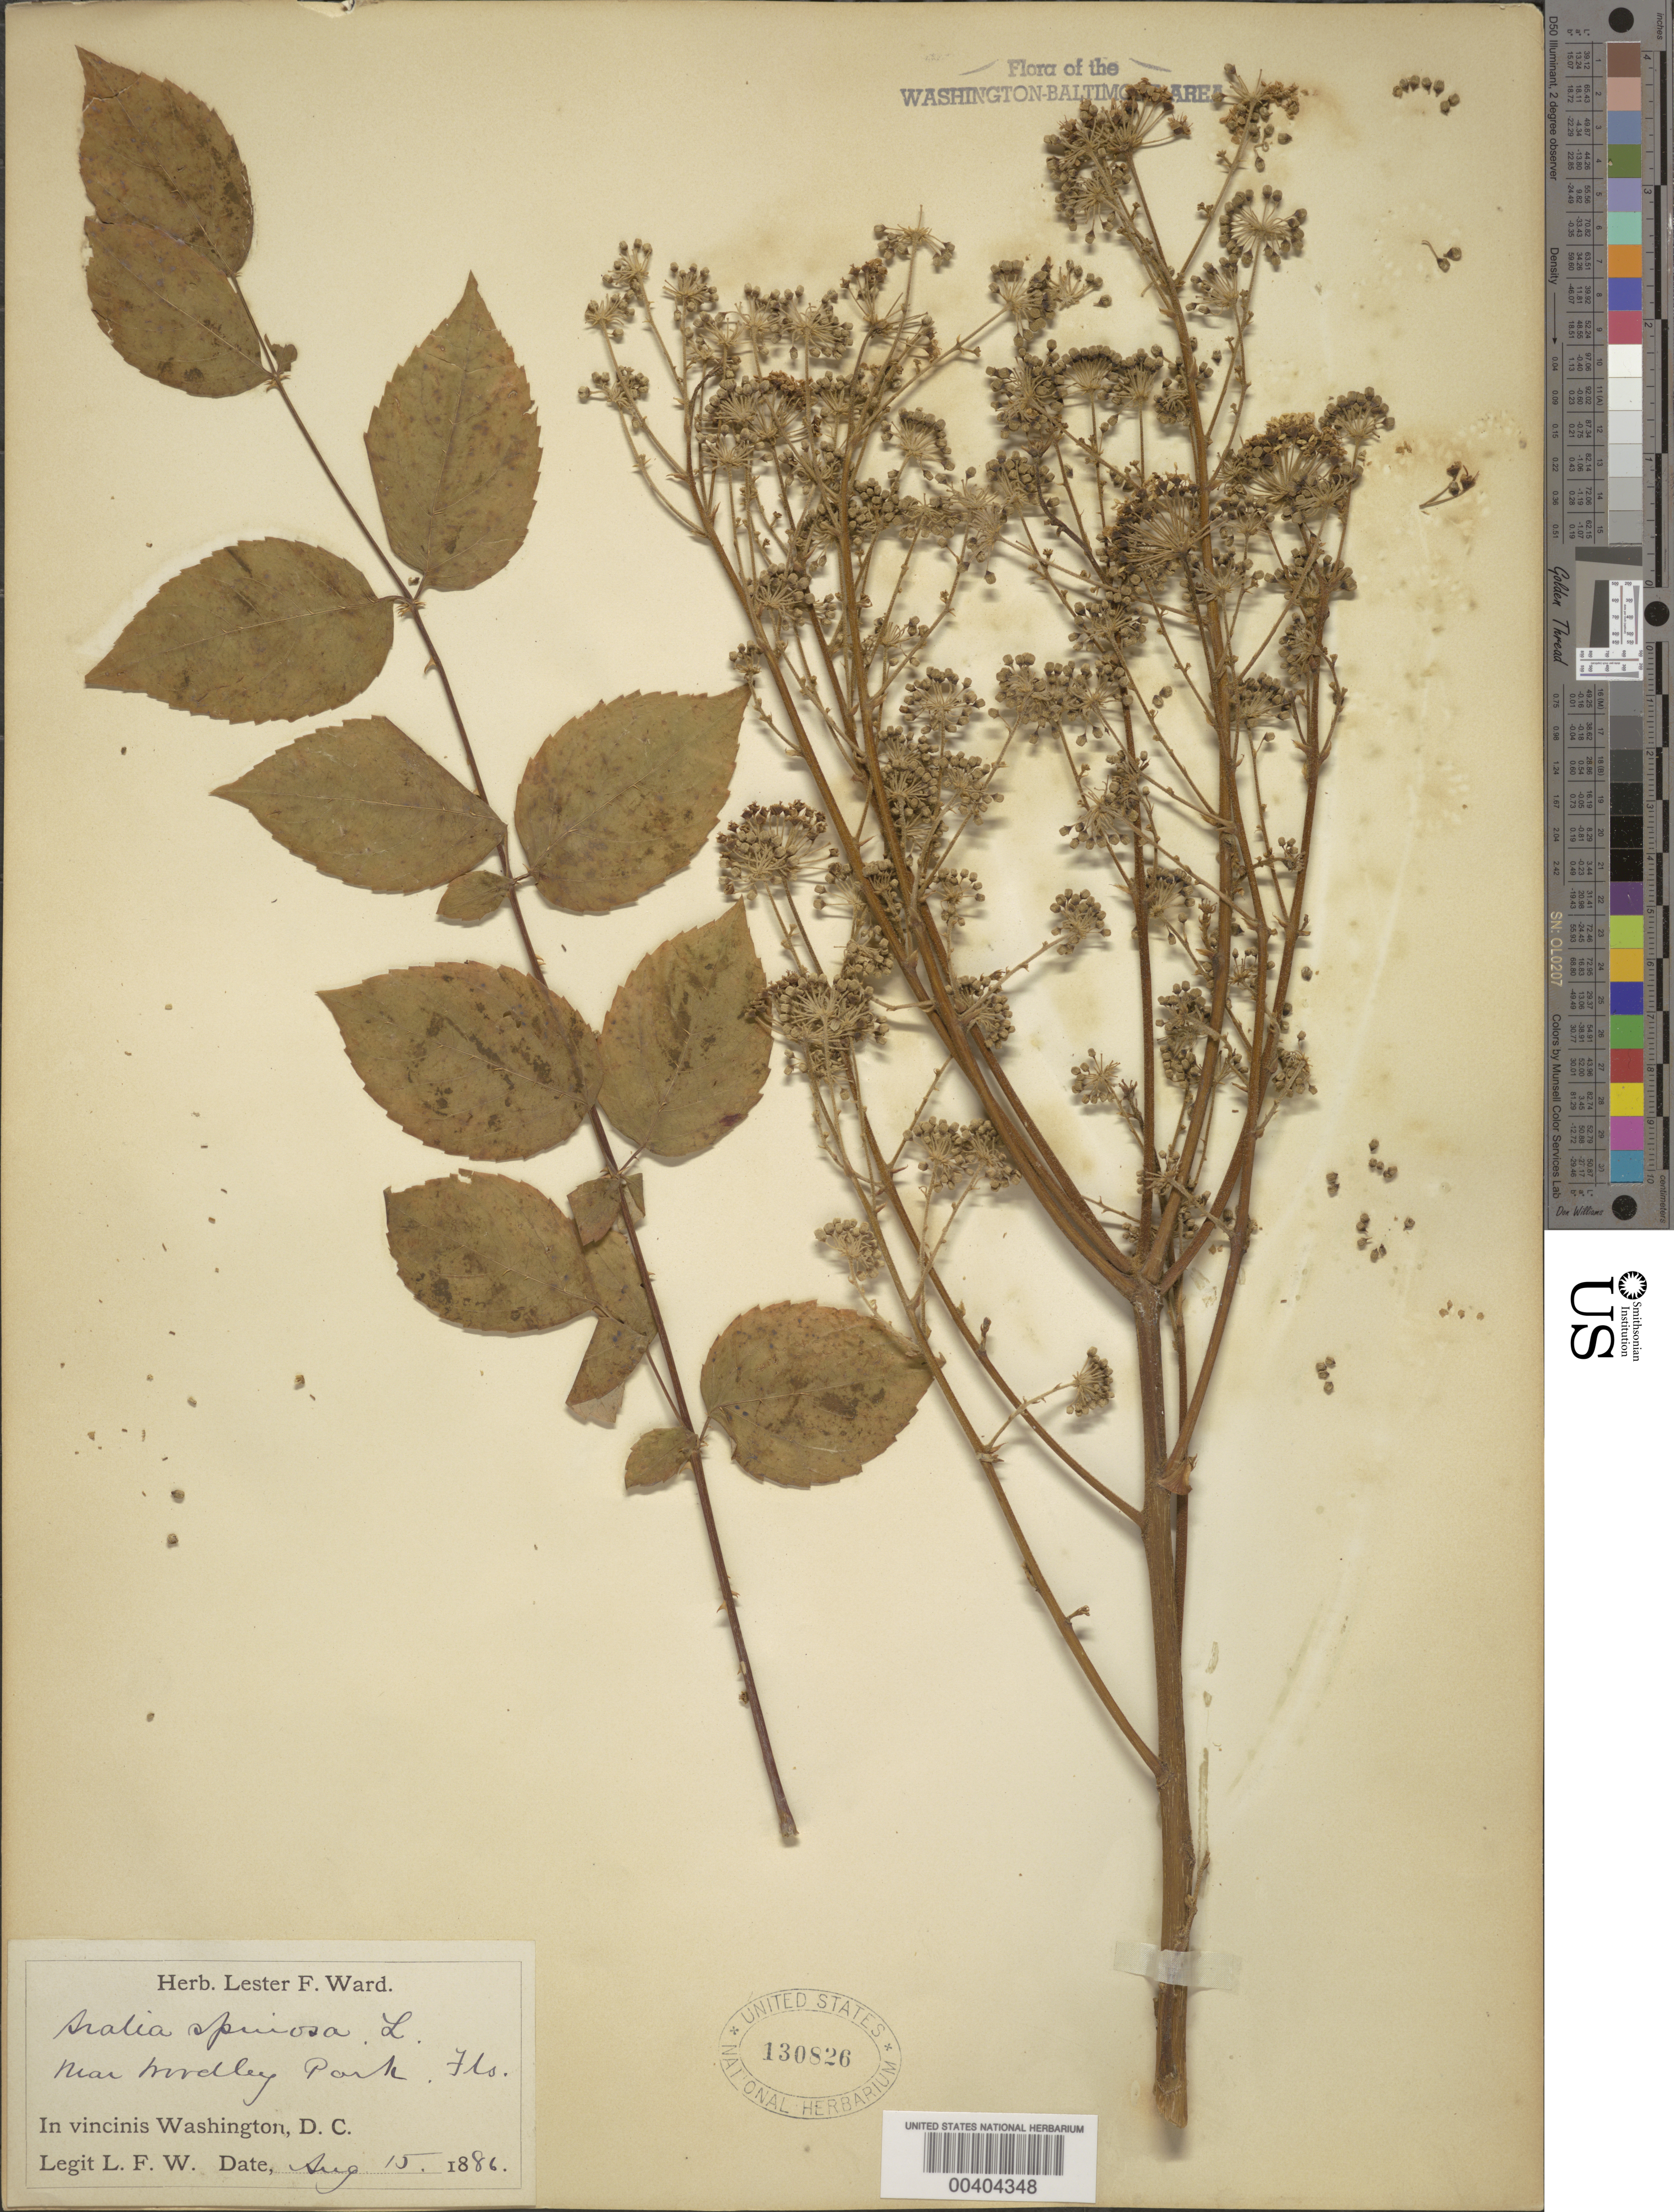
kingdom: Plantae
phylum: Tracheophyta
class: Magnoliopsida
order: Apiales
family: Araliaceae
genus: Aralia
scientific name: Aralia spinosa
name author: L.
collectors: L. F. Ward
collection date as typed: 15 Aug 1886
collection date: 1886-08-15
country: United States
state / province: District of Columbia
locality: Woodley Park vicinity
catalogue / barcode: US 130826